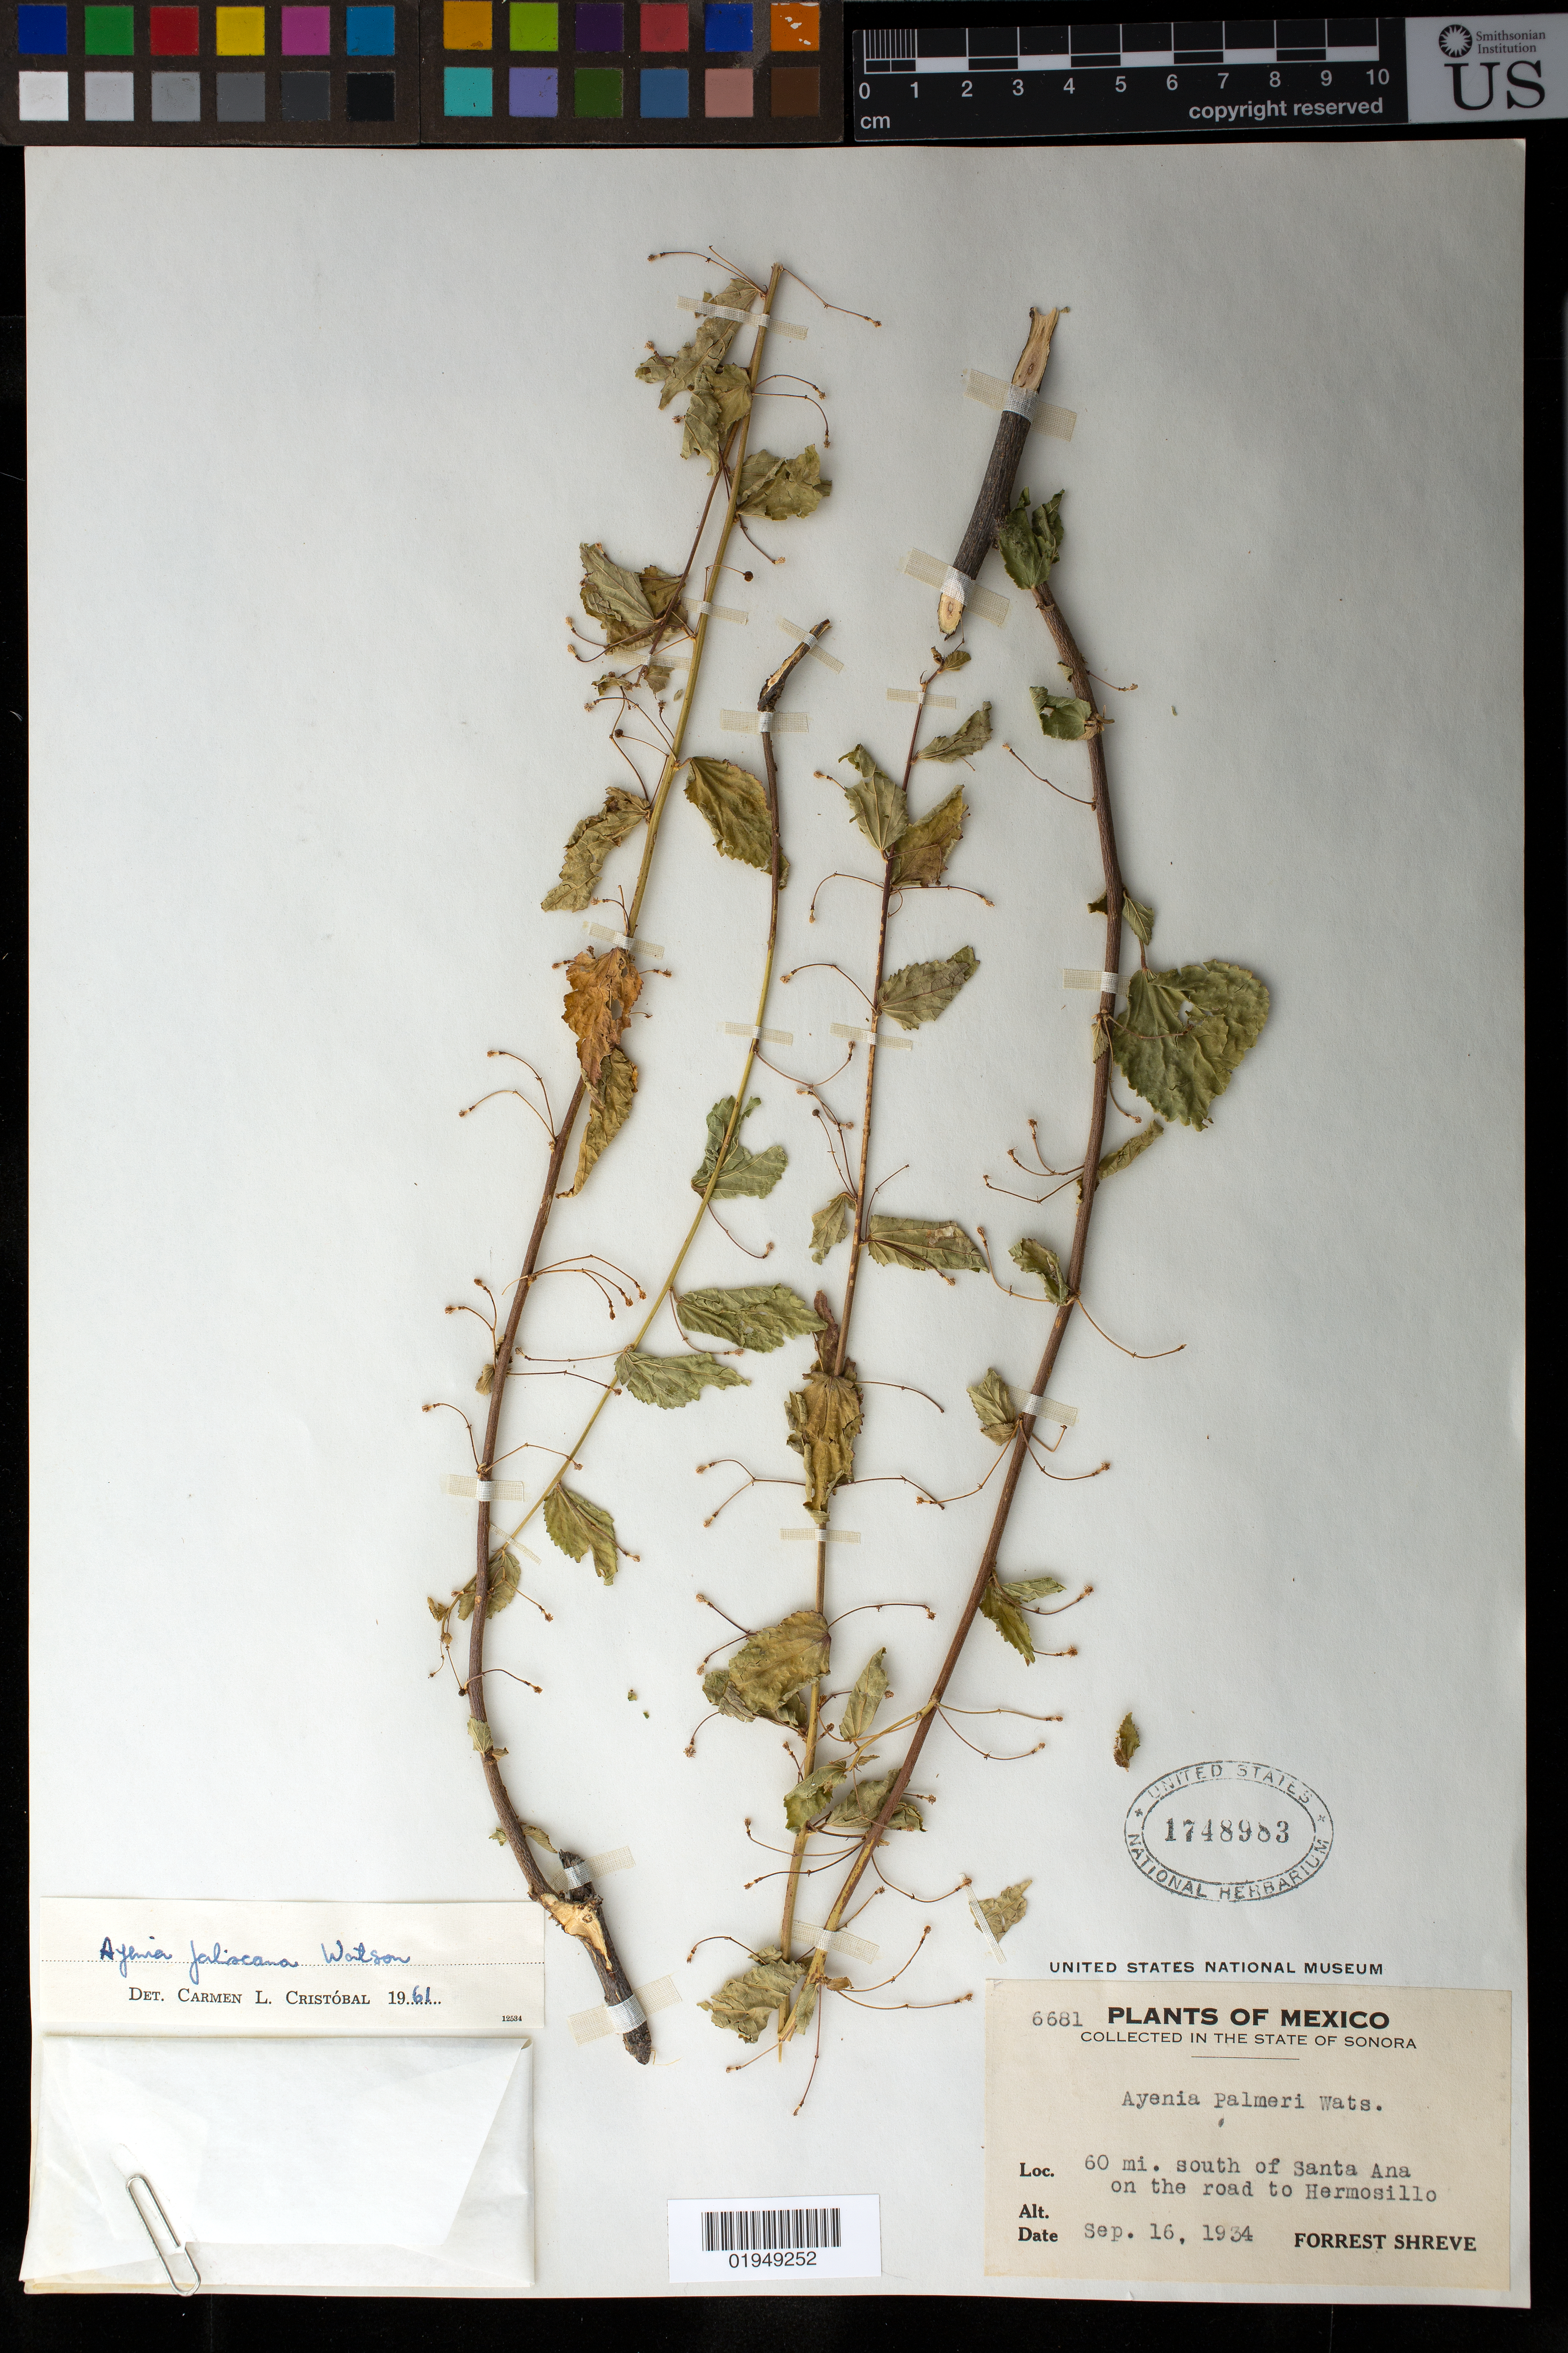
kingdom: Plantae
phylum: Tracheophyta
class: Magnoliopsida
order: Malvales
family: Malvaceae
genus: Ayenia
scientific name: Ayenia jaliscana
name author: S. Watson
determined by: (CTES) Instituto de Botanica del Nordeste - Facultad de Ciencias Agrarias - Herbario "Dra. Carmen L. Cristobal" (ARGENTINA)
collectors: F. Shreve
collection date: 1934-09-16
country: Mexico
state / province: Sonora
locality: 06 mi. S of Santa Ana on the road to Hermosillo.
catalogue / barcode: US 1748983